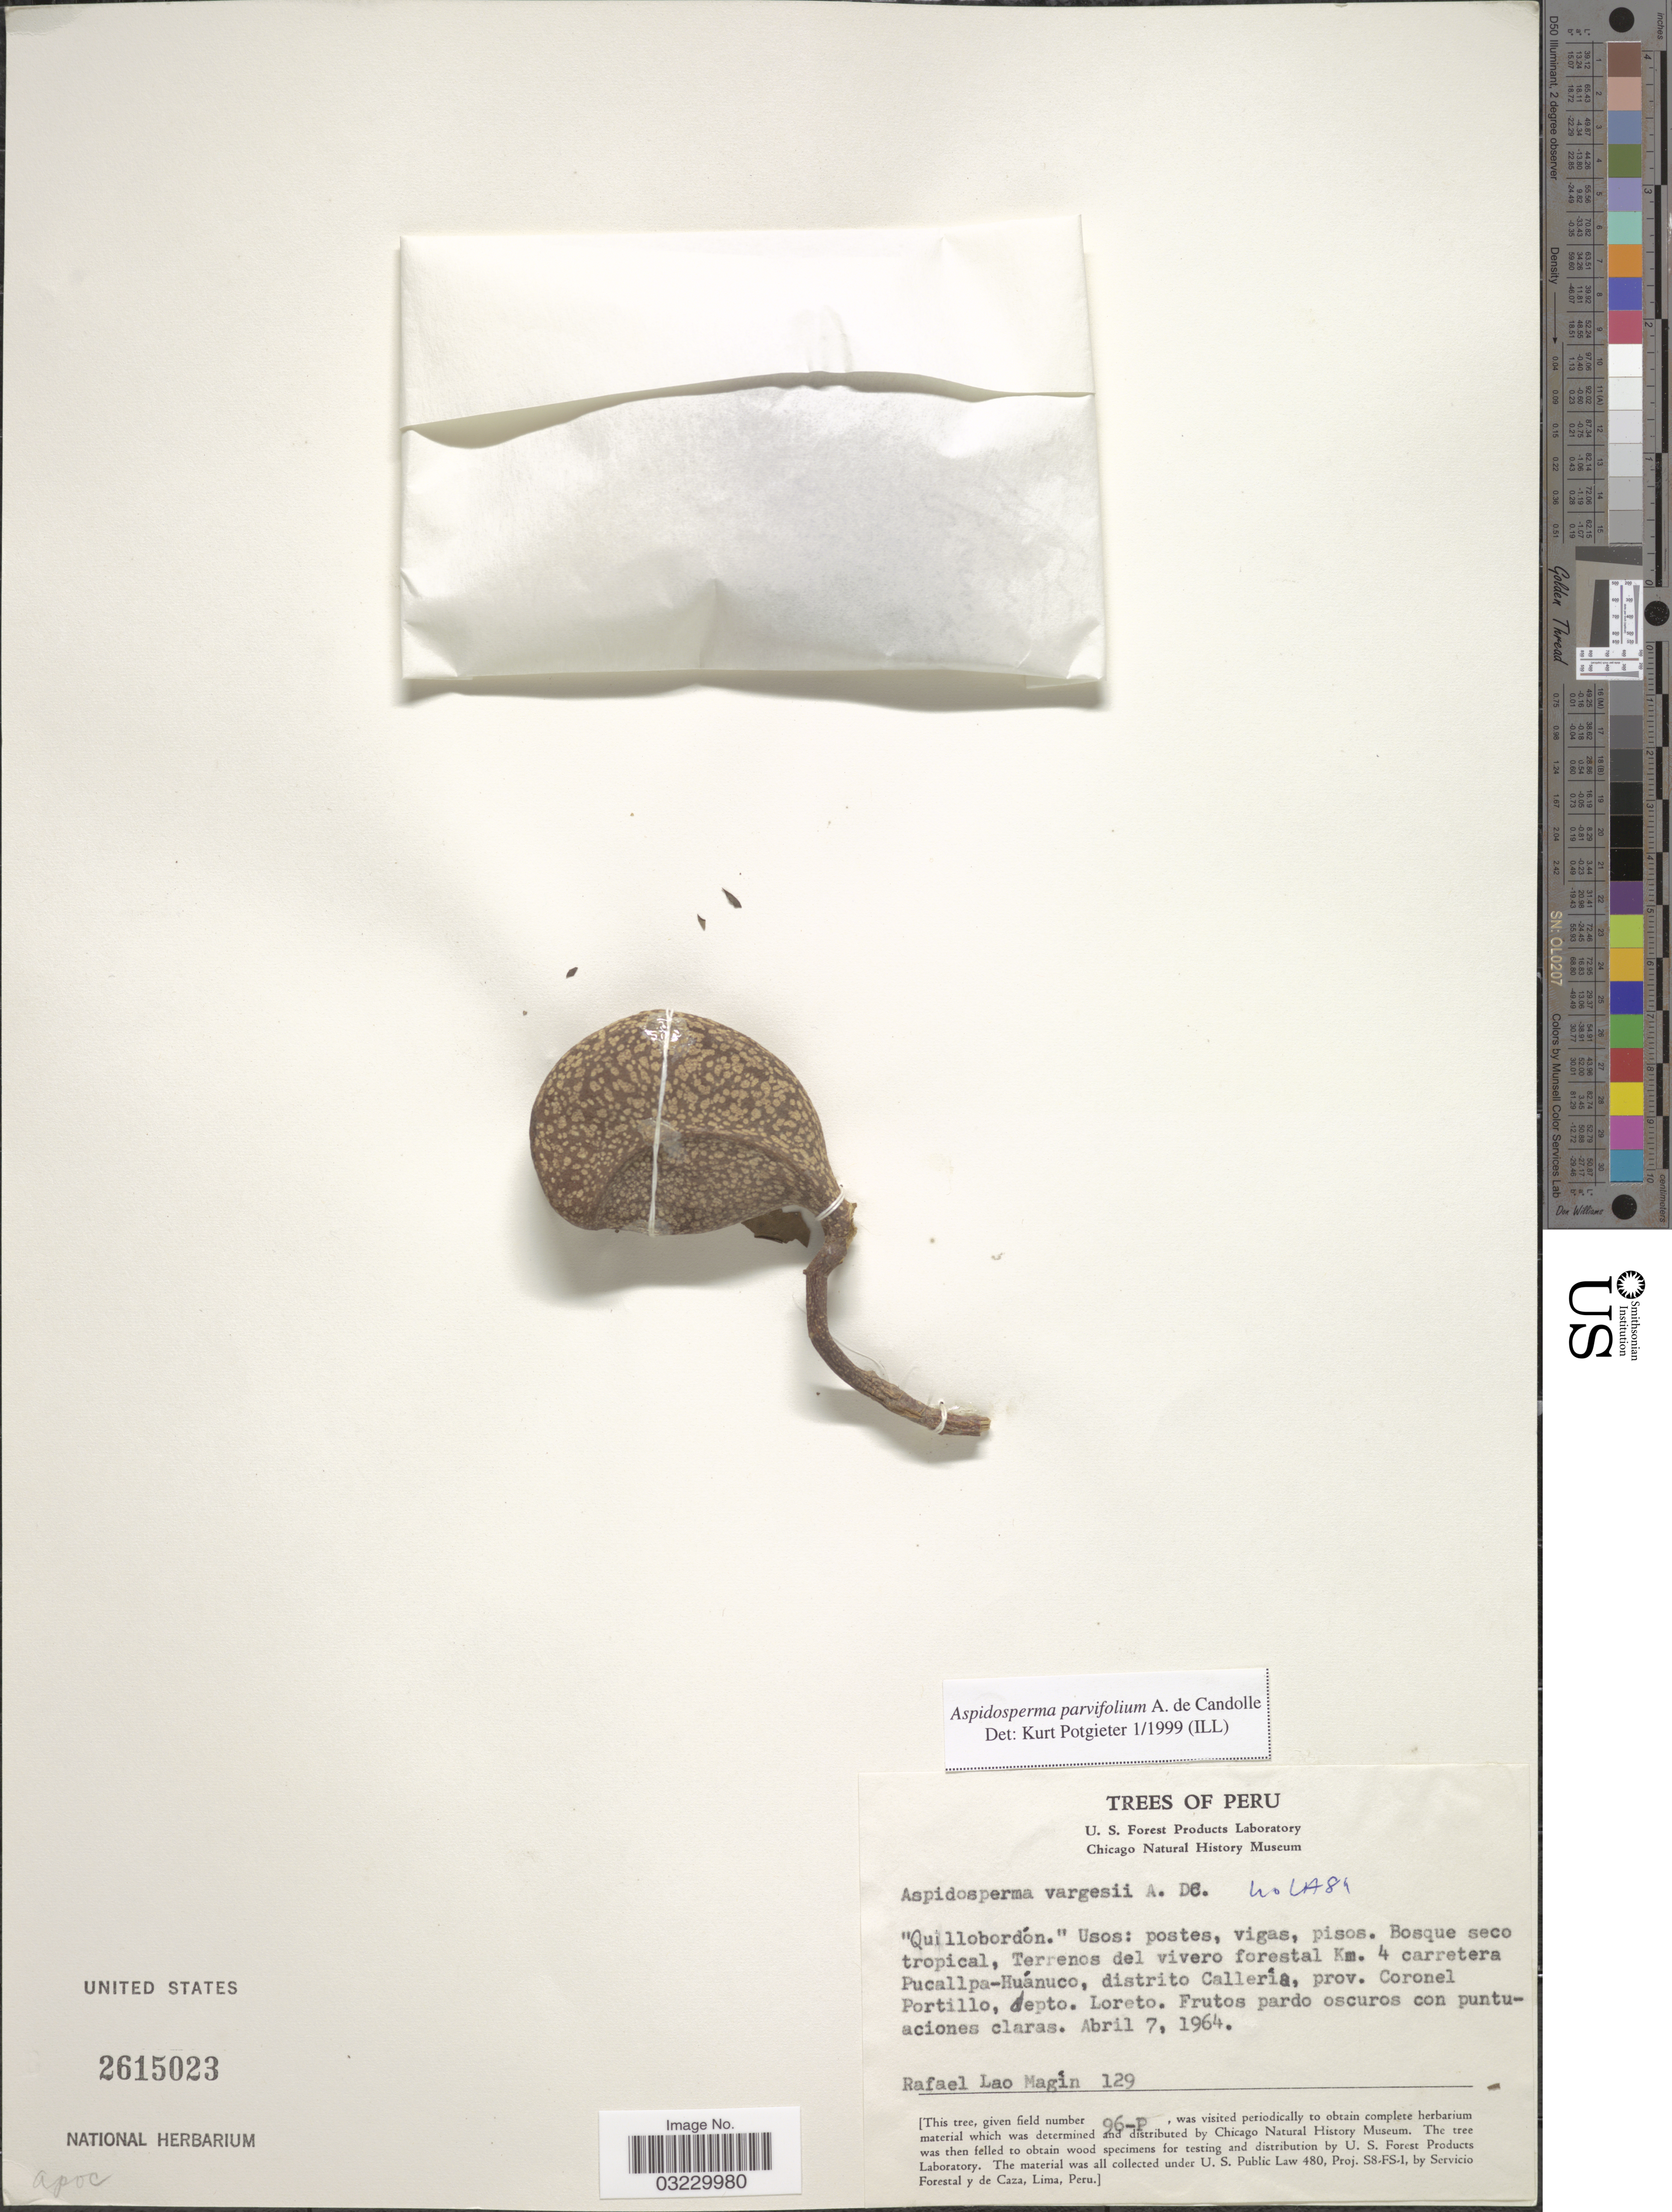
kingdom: Plantae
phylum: Tracheophyta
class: Magnoliopsida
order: Gentianales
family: Apocynaceae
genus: Aspidosperma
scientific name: Aspidosperma parvifolium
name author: A. DC.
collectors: R. L. Magin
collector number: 129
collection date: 1964-04-07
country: Peru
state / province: Loreto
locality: Terrenos del vivero forestal Km. 4 carretera Pucallpa-Huánuco, distrito Callería, prov. Coronel Portillo, depto. Loreto.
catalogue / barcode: US 2615023